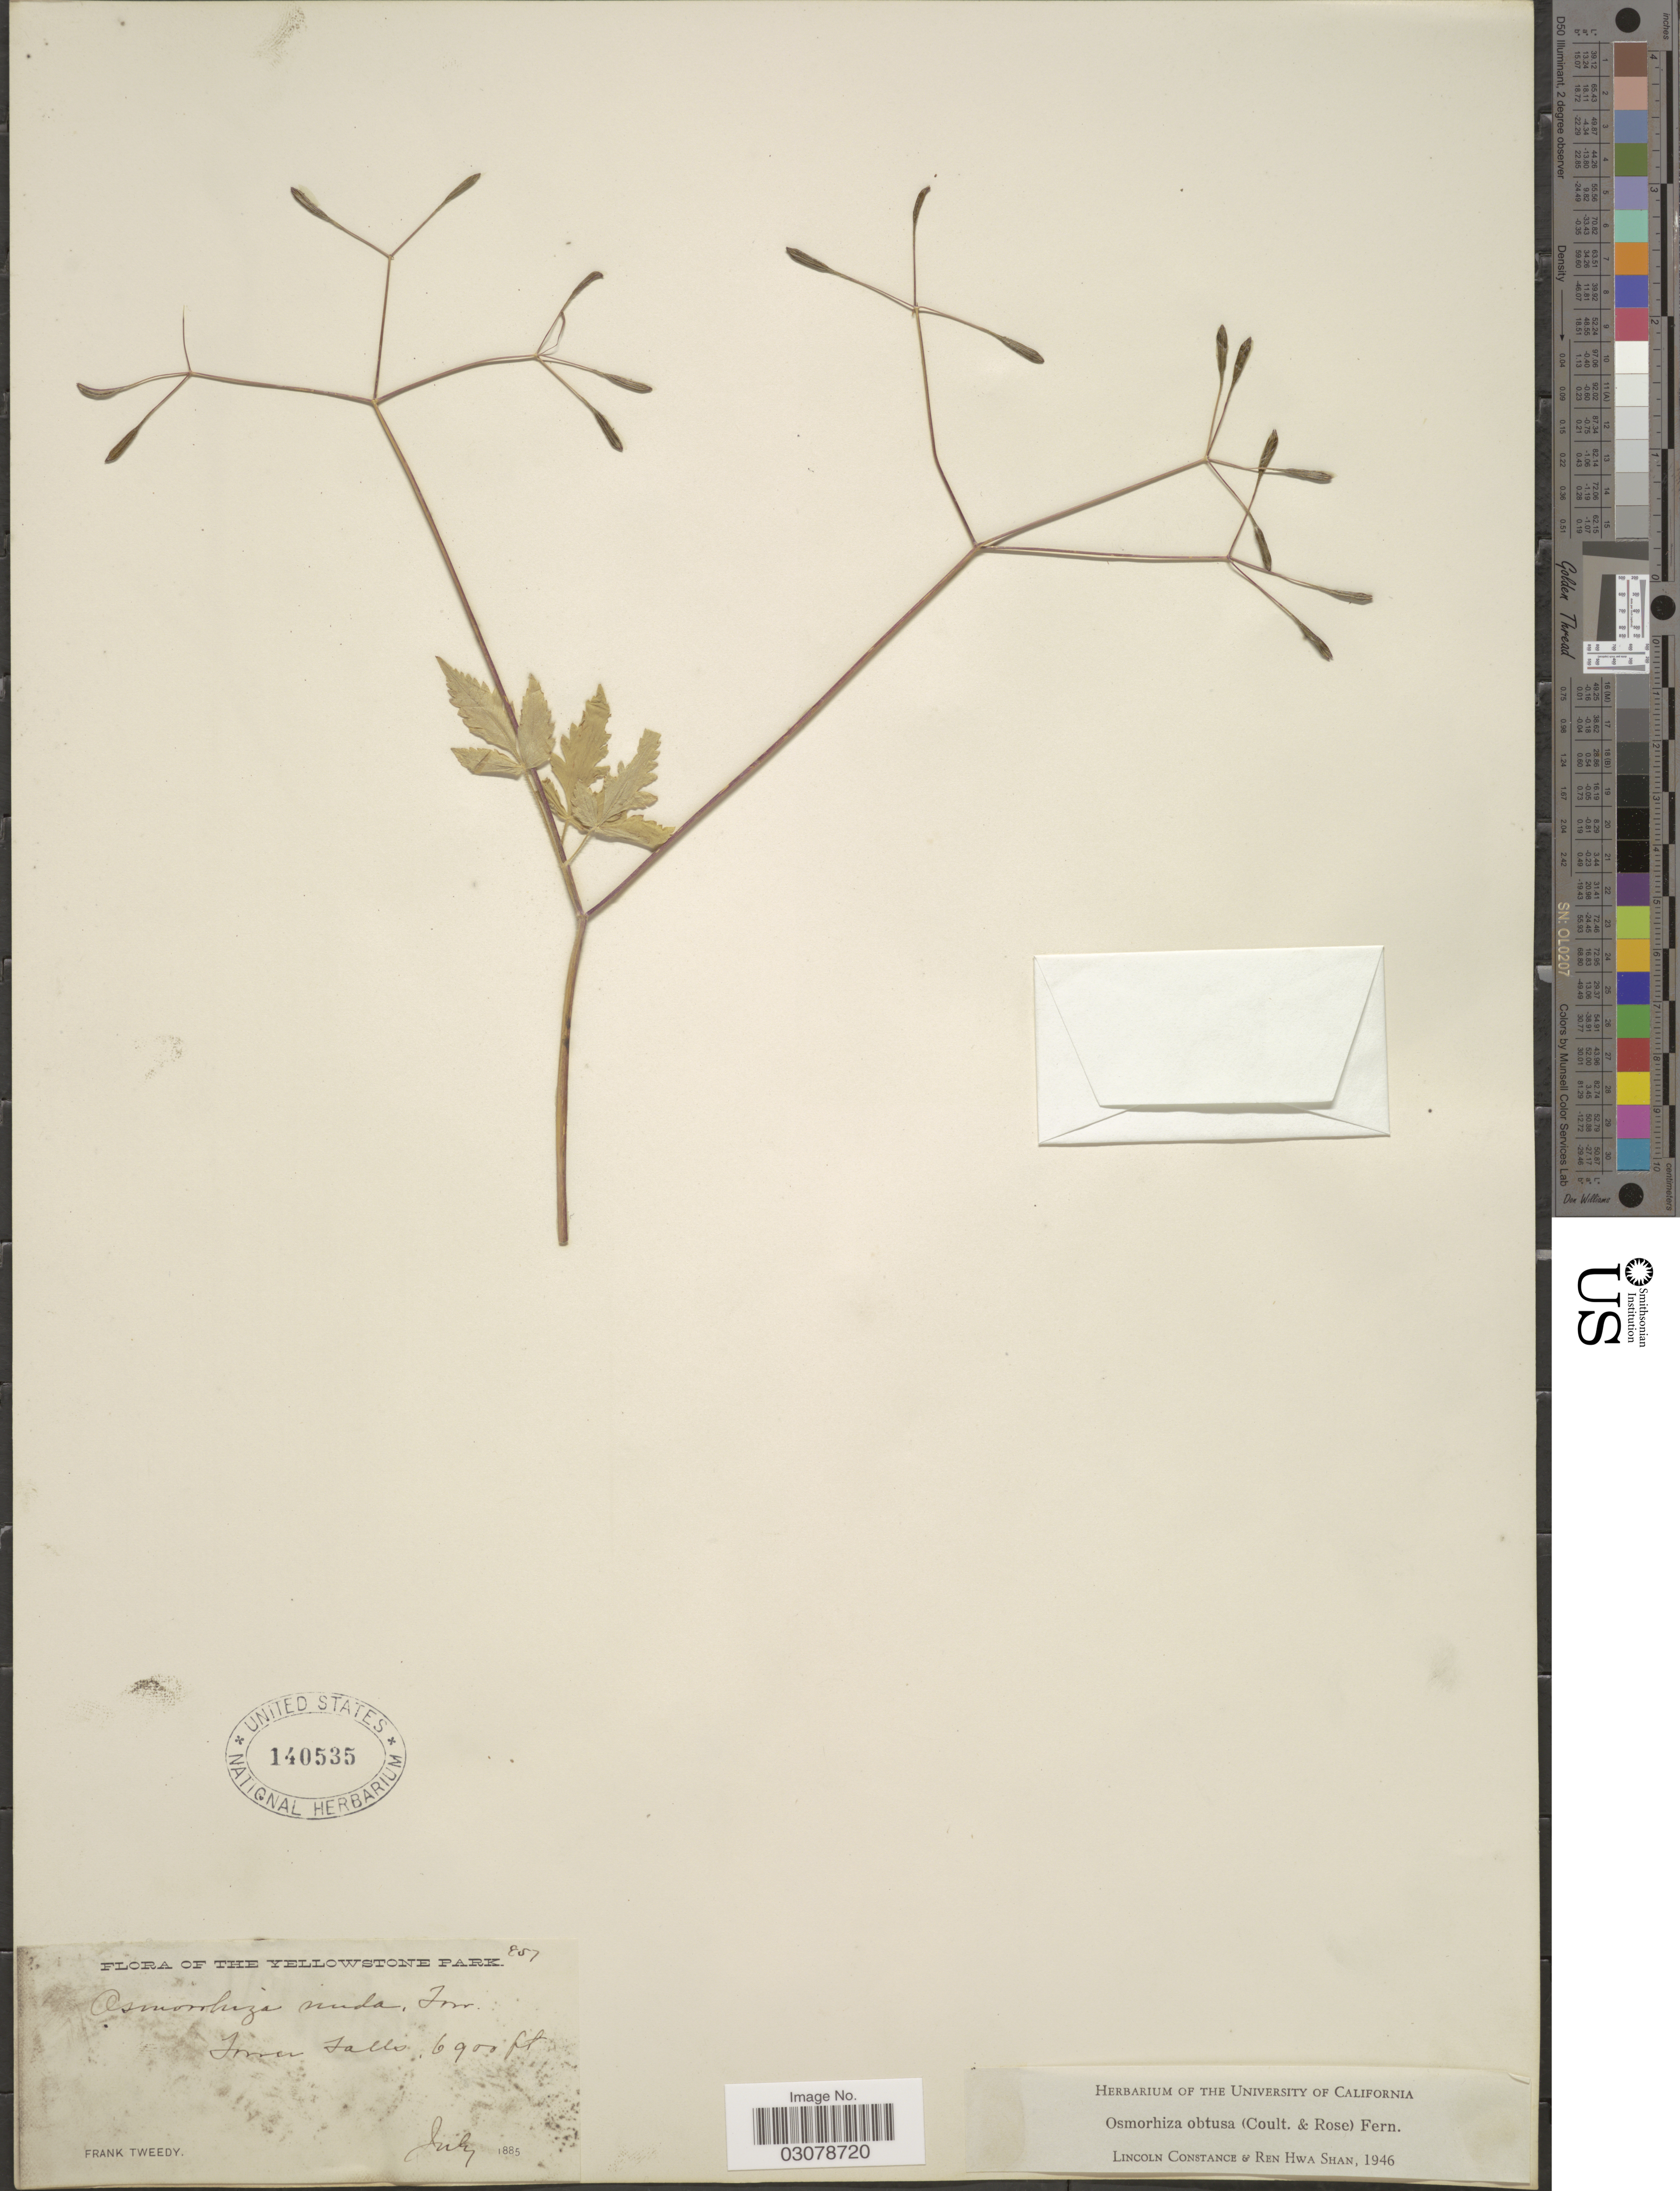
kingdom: Plantae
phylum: Tracheophyta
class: Magnoliopsida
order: Apiales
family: Apiaceae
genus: Osmorhiza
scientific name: Osmorhiza obtusa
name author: (J.M. Coult. & Rose) Fernald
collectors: F. Tweedy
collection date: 1885-07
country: United States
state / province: Wyoming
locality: The Yellowstone Park, Lower Falls.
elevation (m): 2103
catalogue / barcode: US 140535